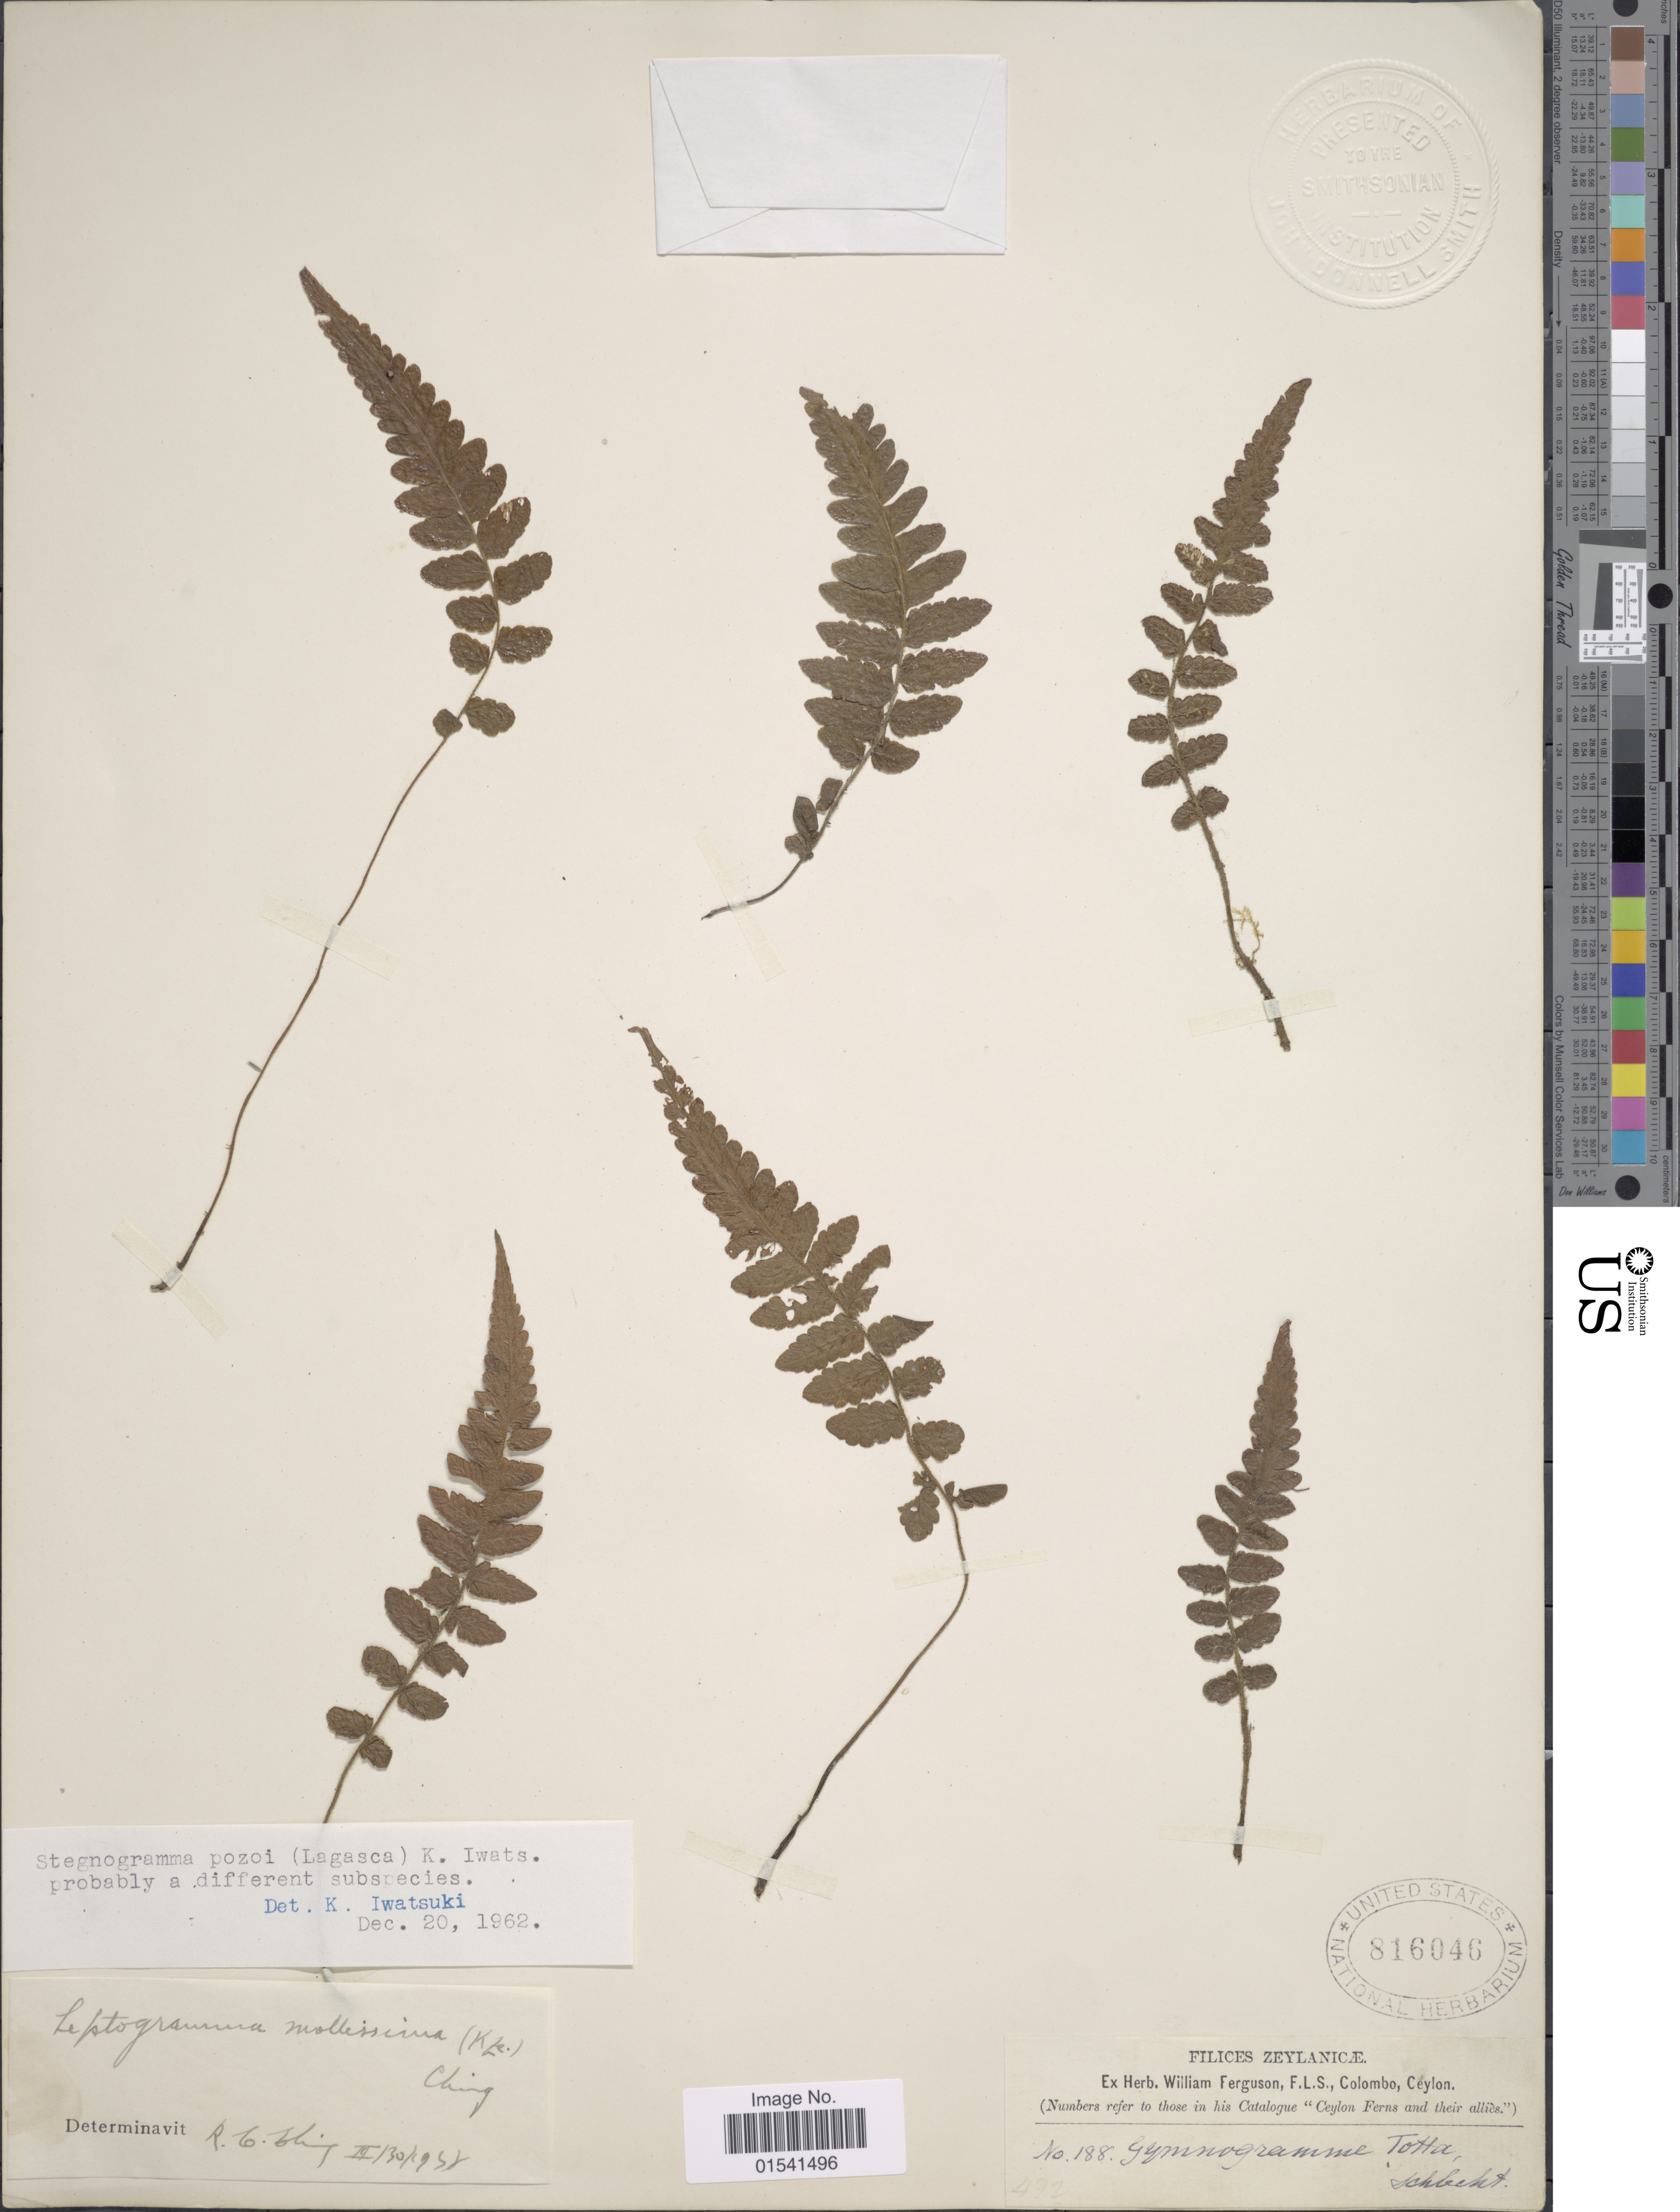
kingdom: Plantae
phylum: Tracheophyta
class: Polypodiopsida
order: Polypodiales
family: Thelypteridaceae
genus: Stegnogramma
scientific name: Stegnogramma mollissima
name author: (Fisch. ex Kunze) Fraser-Jenk.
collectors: ex herb. W. Ferguson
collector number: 188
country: Sri Lanka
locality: Filices Zeylanicæ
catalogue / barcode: US 816046